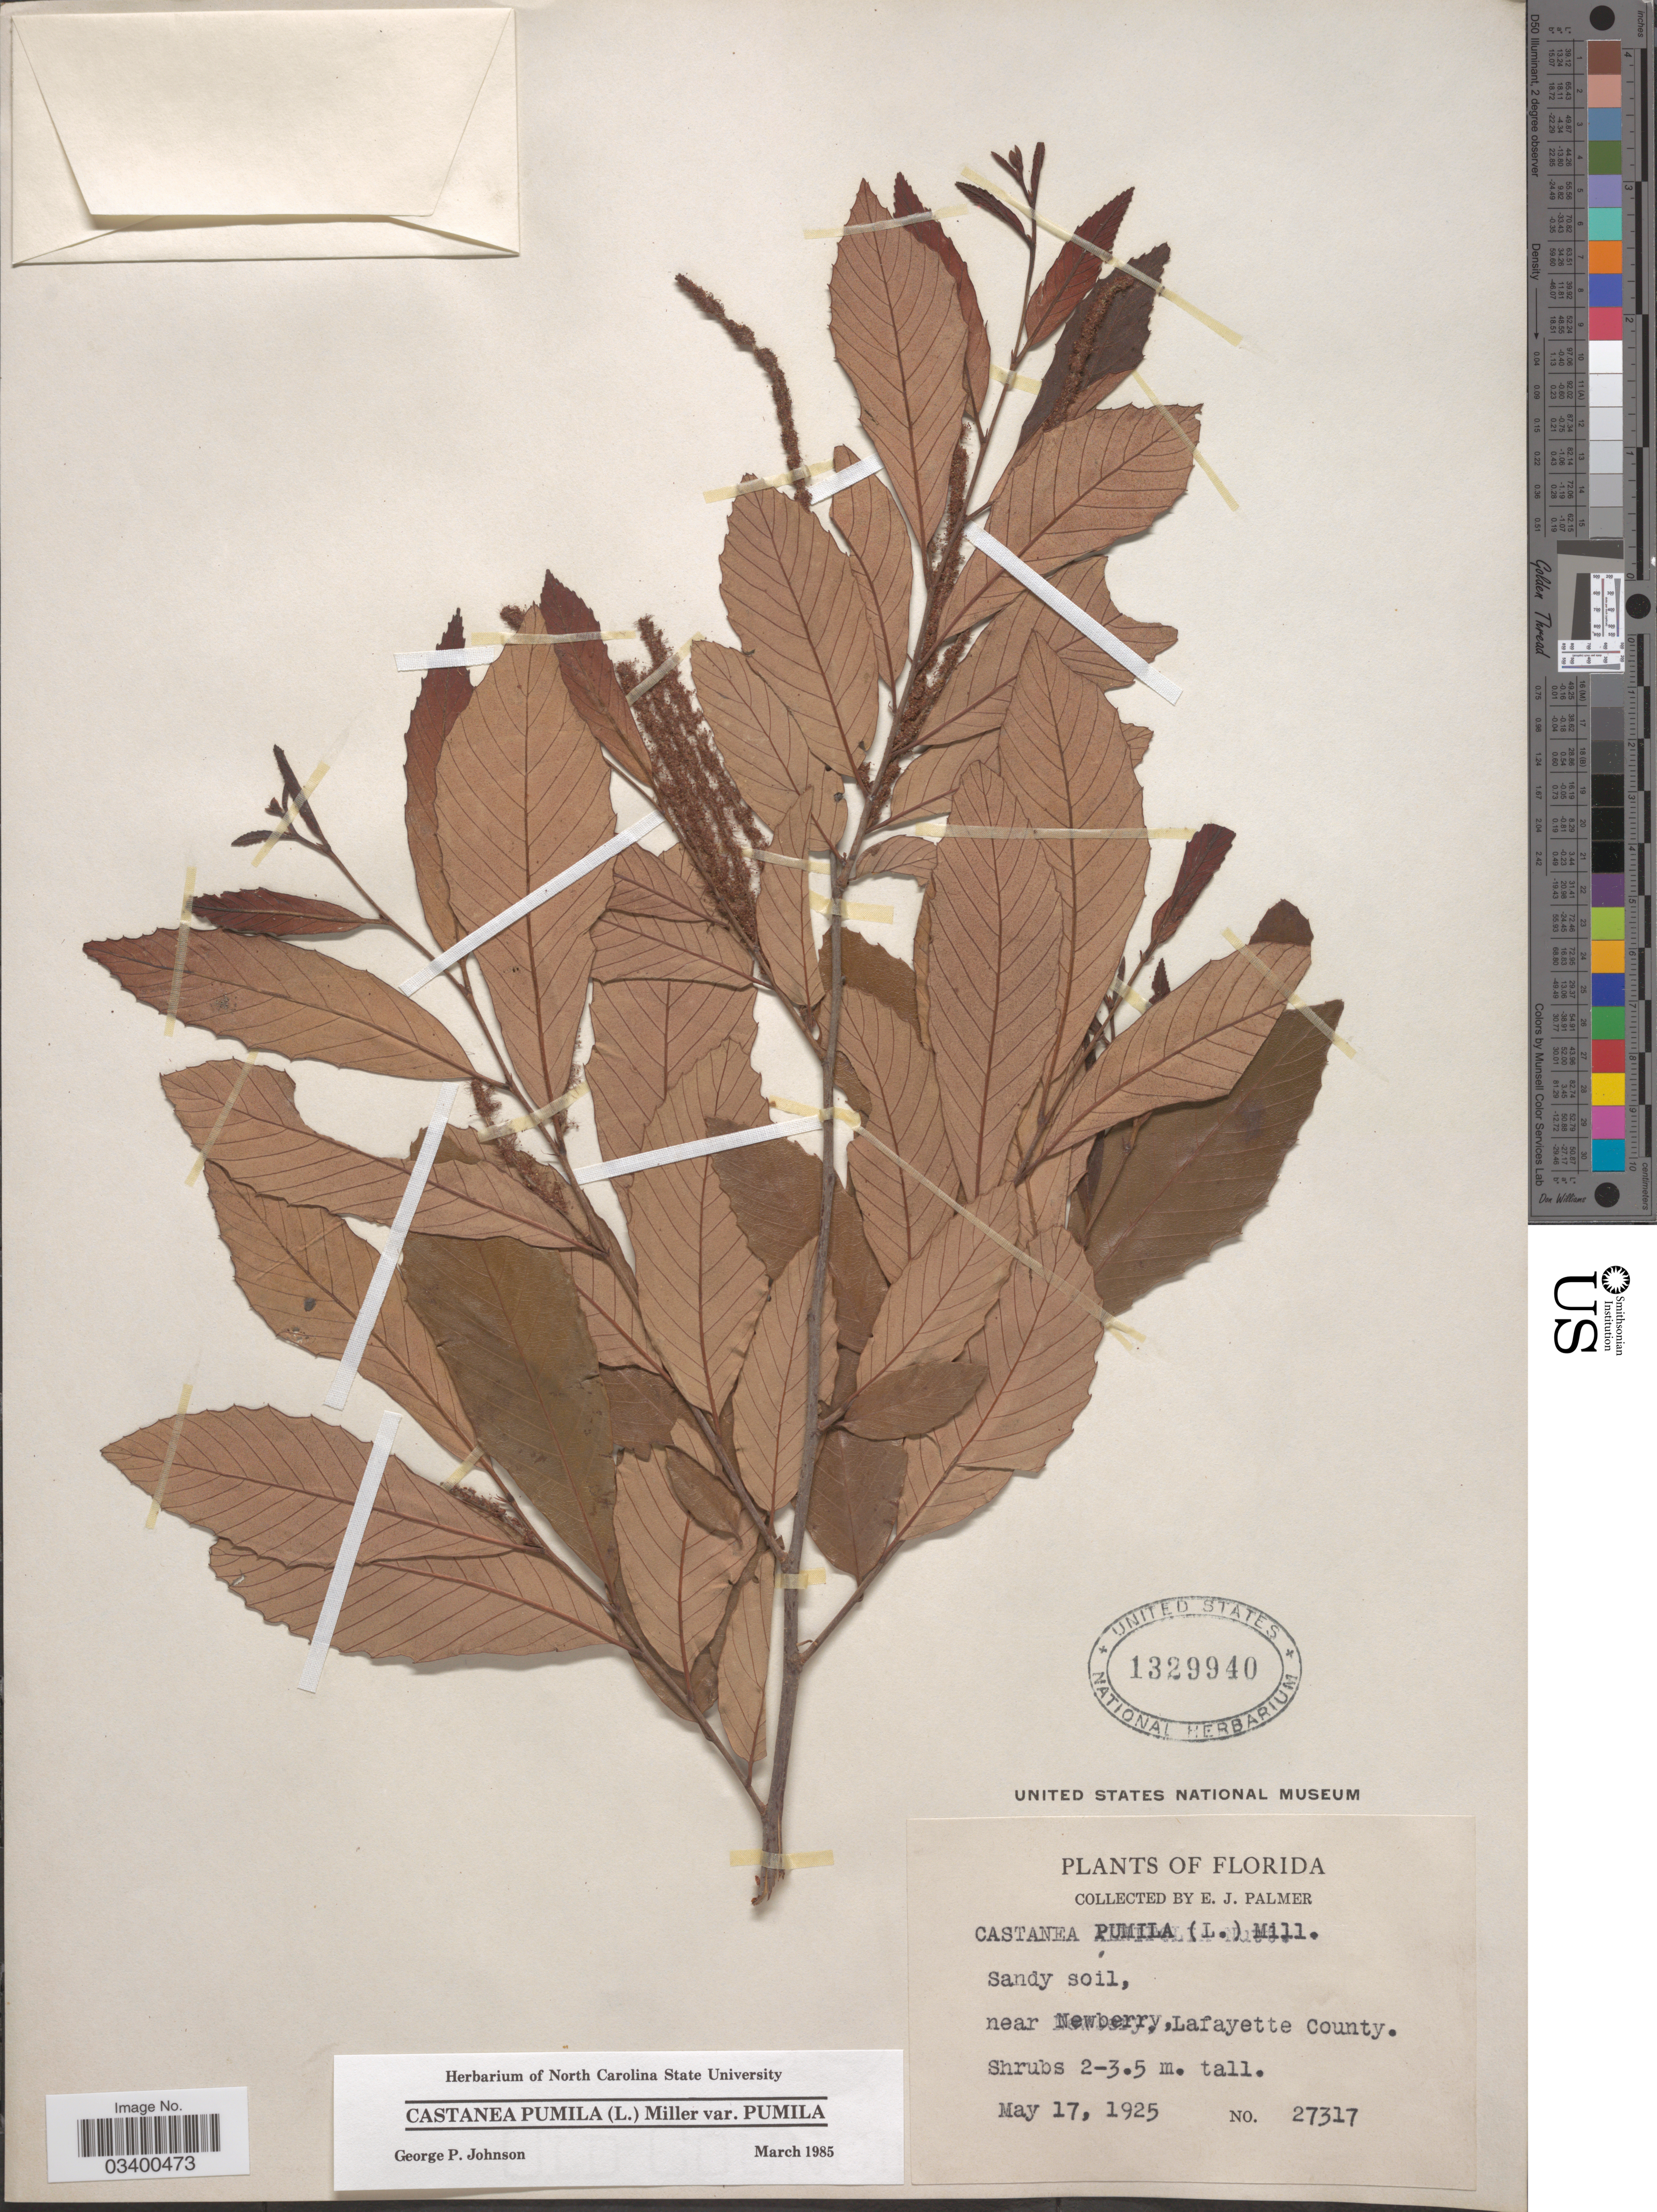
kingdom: Plantae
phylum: Tracheophyta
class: Magnoliopsida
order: Fagales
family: Fagaceae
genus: Castanea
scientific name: Castanea pumila var. pumila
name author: (L.) Mill.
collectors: E. J. Palmer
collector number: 27317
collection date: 1925-05-17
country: United States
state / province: Florida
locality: Near Lafayette County.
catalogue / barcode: US 1329940